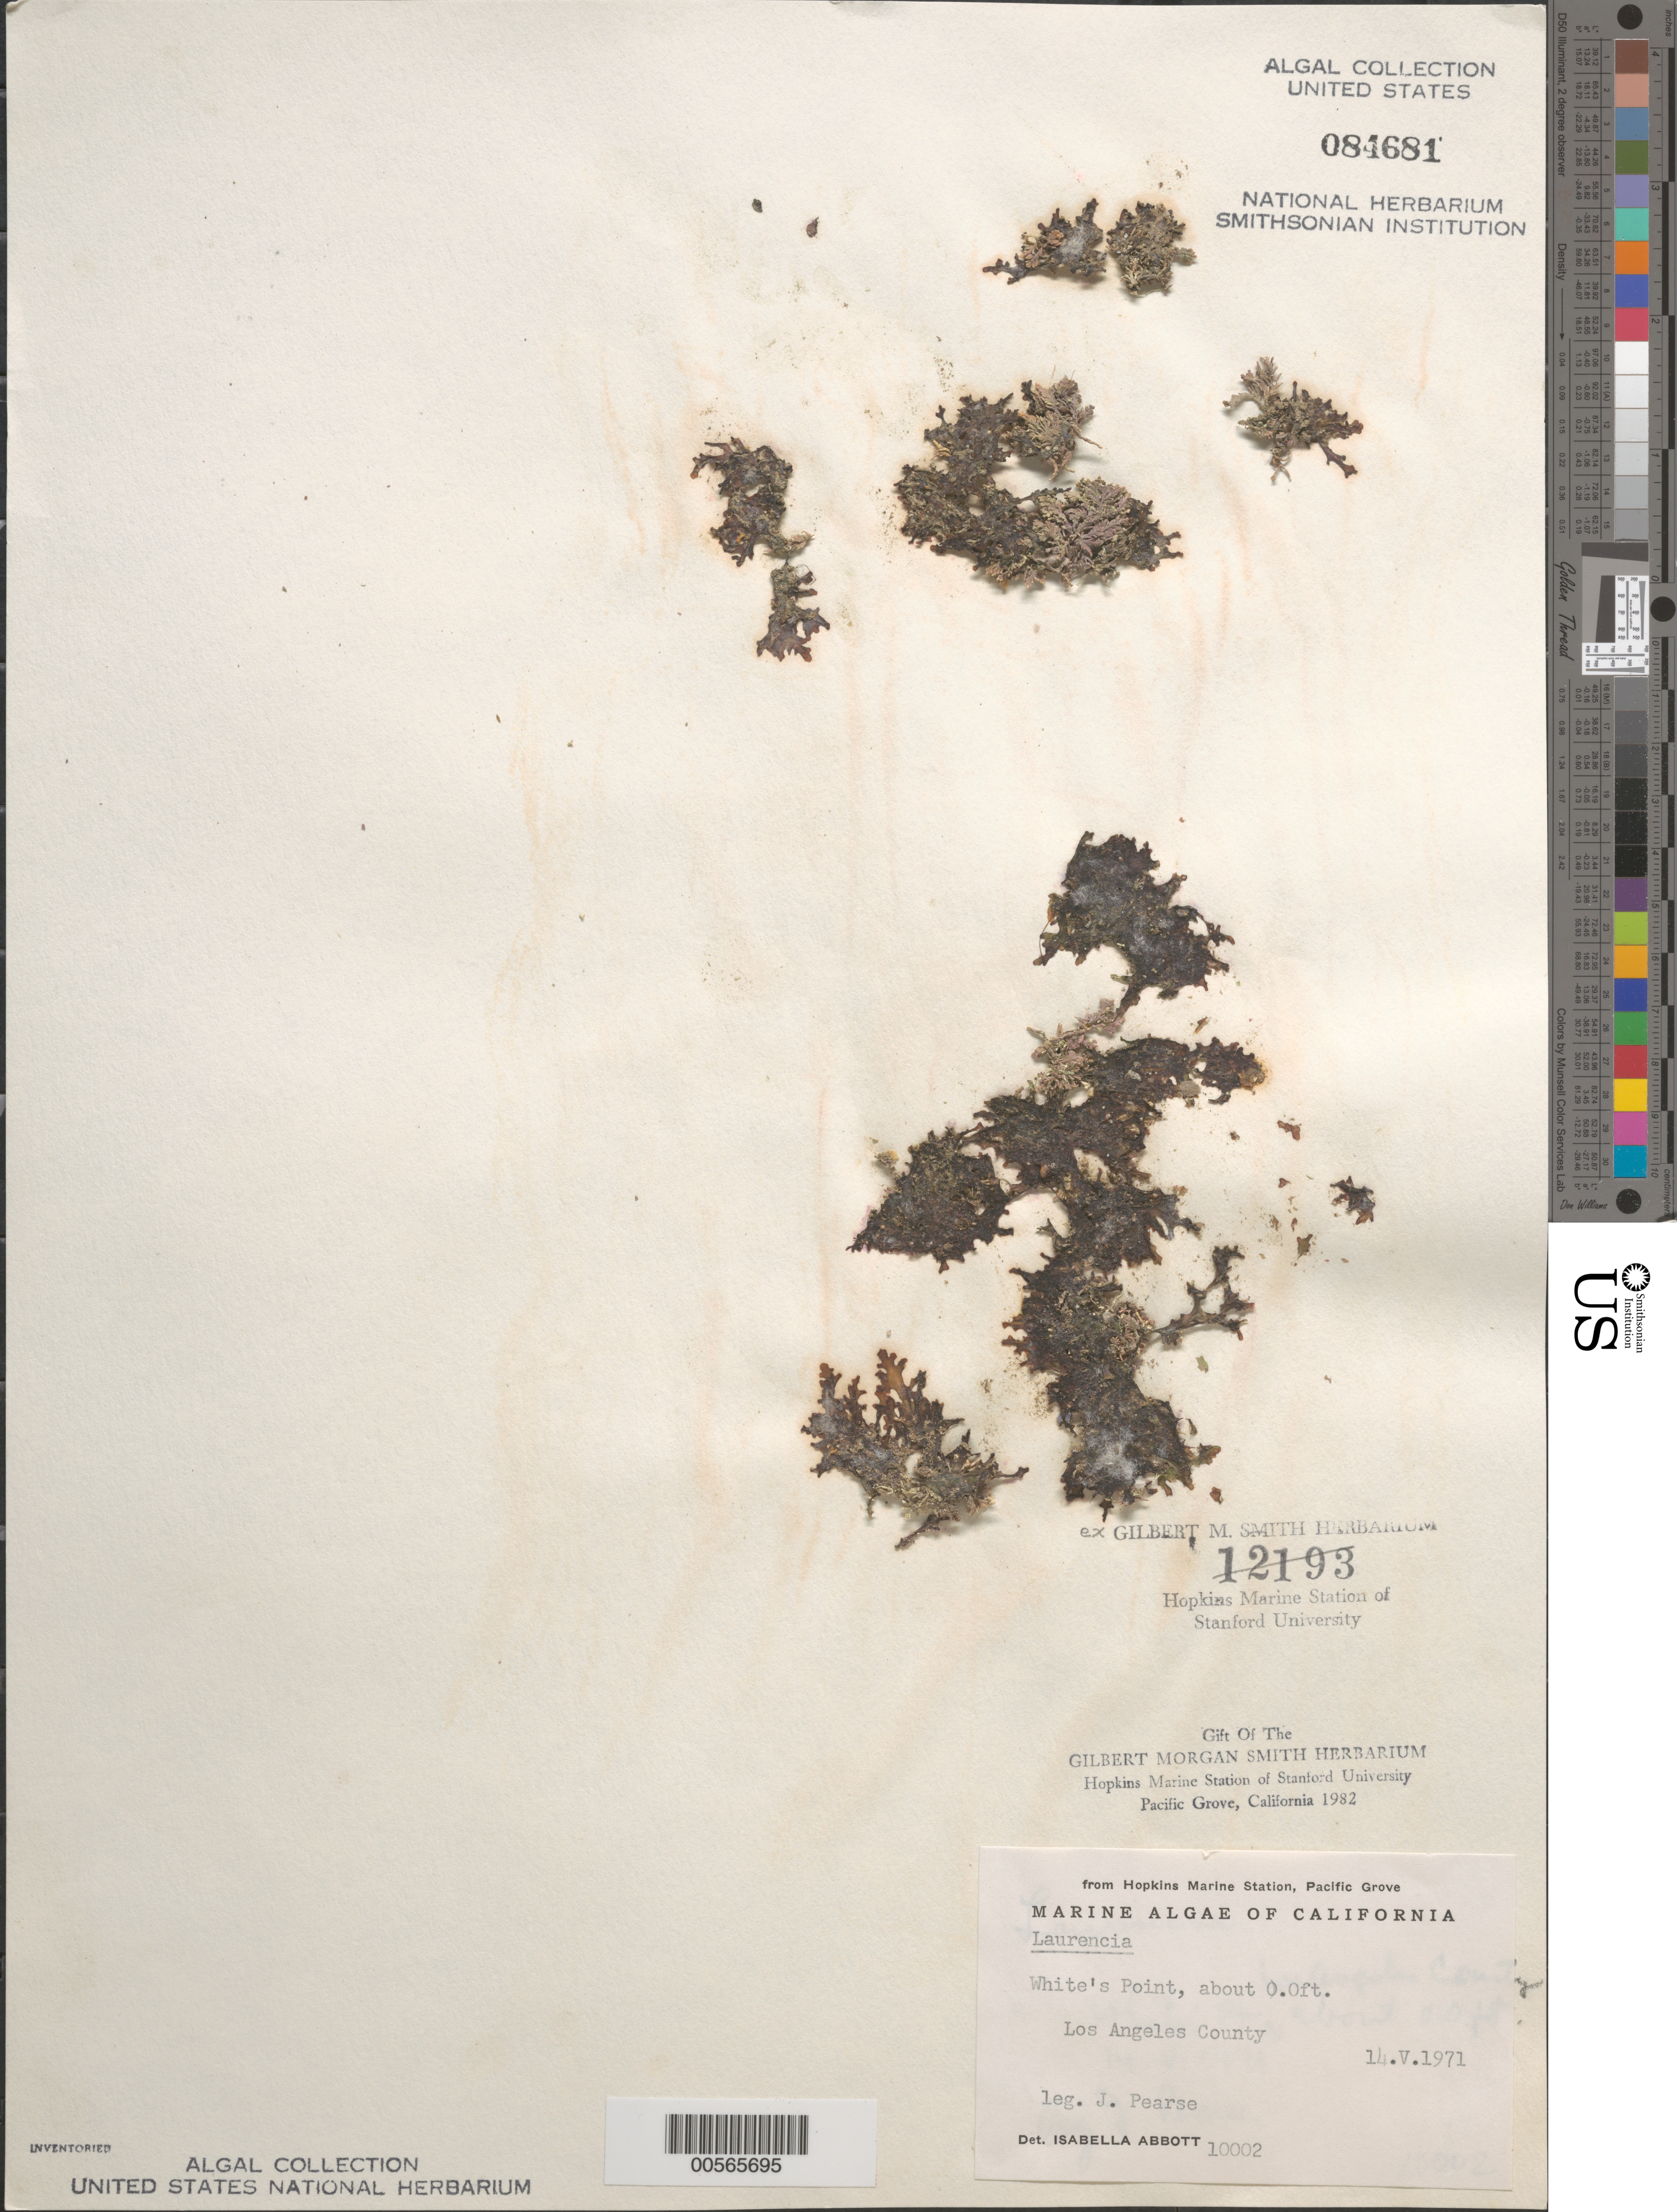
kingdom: Plantae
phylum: Rhodophyta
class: Florideophyceae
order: Ceramiales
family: Rhodomelaceae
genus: Laurencia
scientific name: Laurencia sp.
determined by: Abbott, Isabella A.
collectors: J. Pearse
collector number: IAA 10002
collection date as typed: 14 May 1971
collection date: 1971-05-14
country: United States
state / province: California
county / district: Los Angeles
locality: White's Point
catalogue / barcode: US 84681